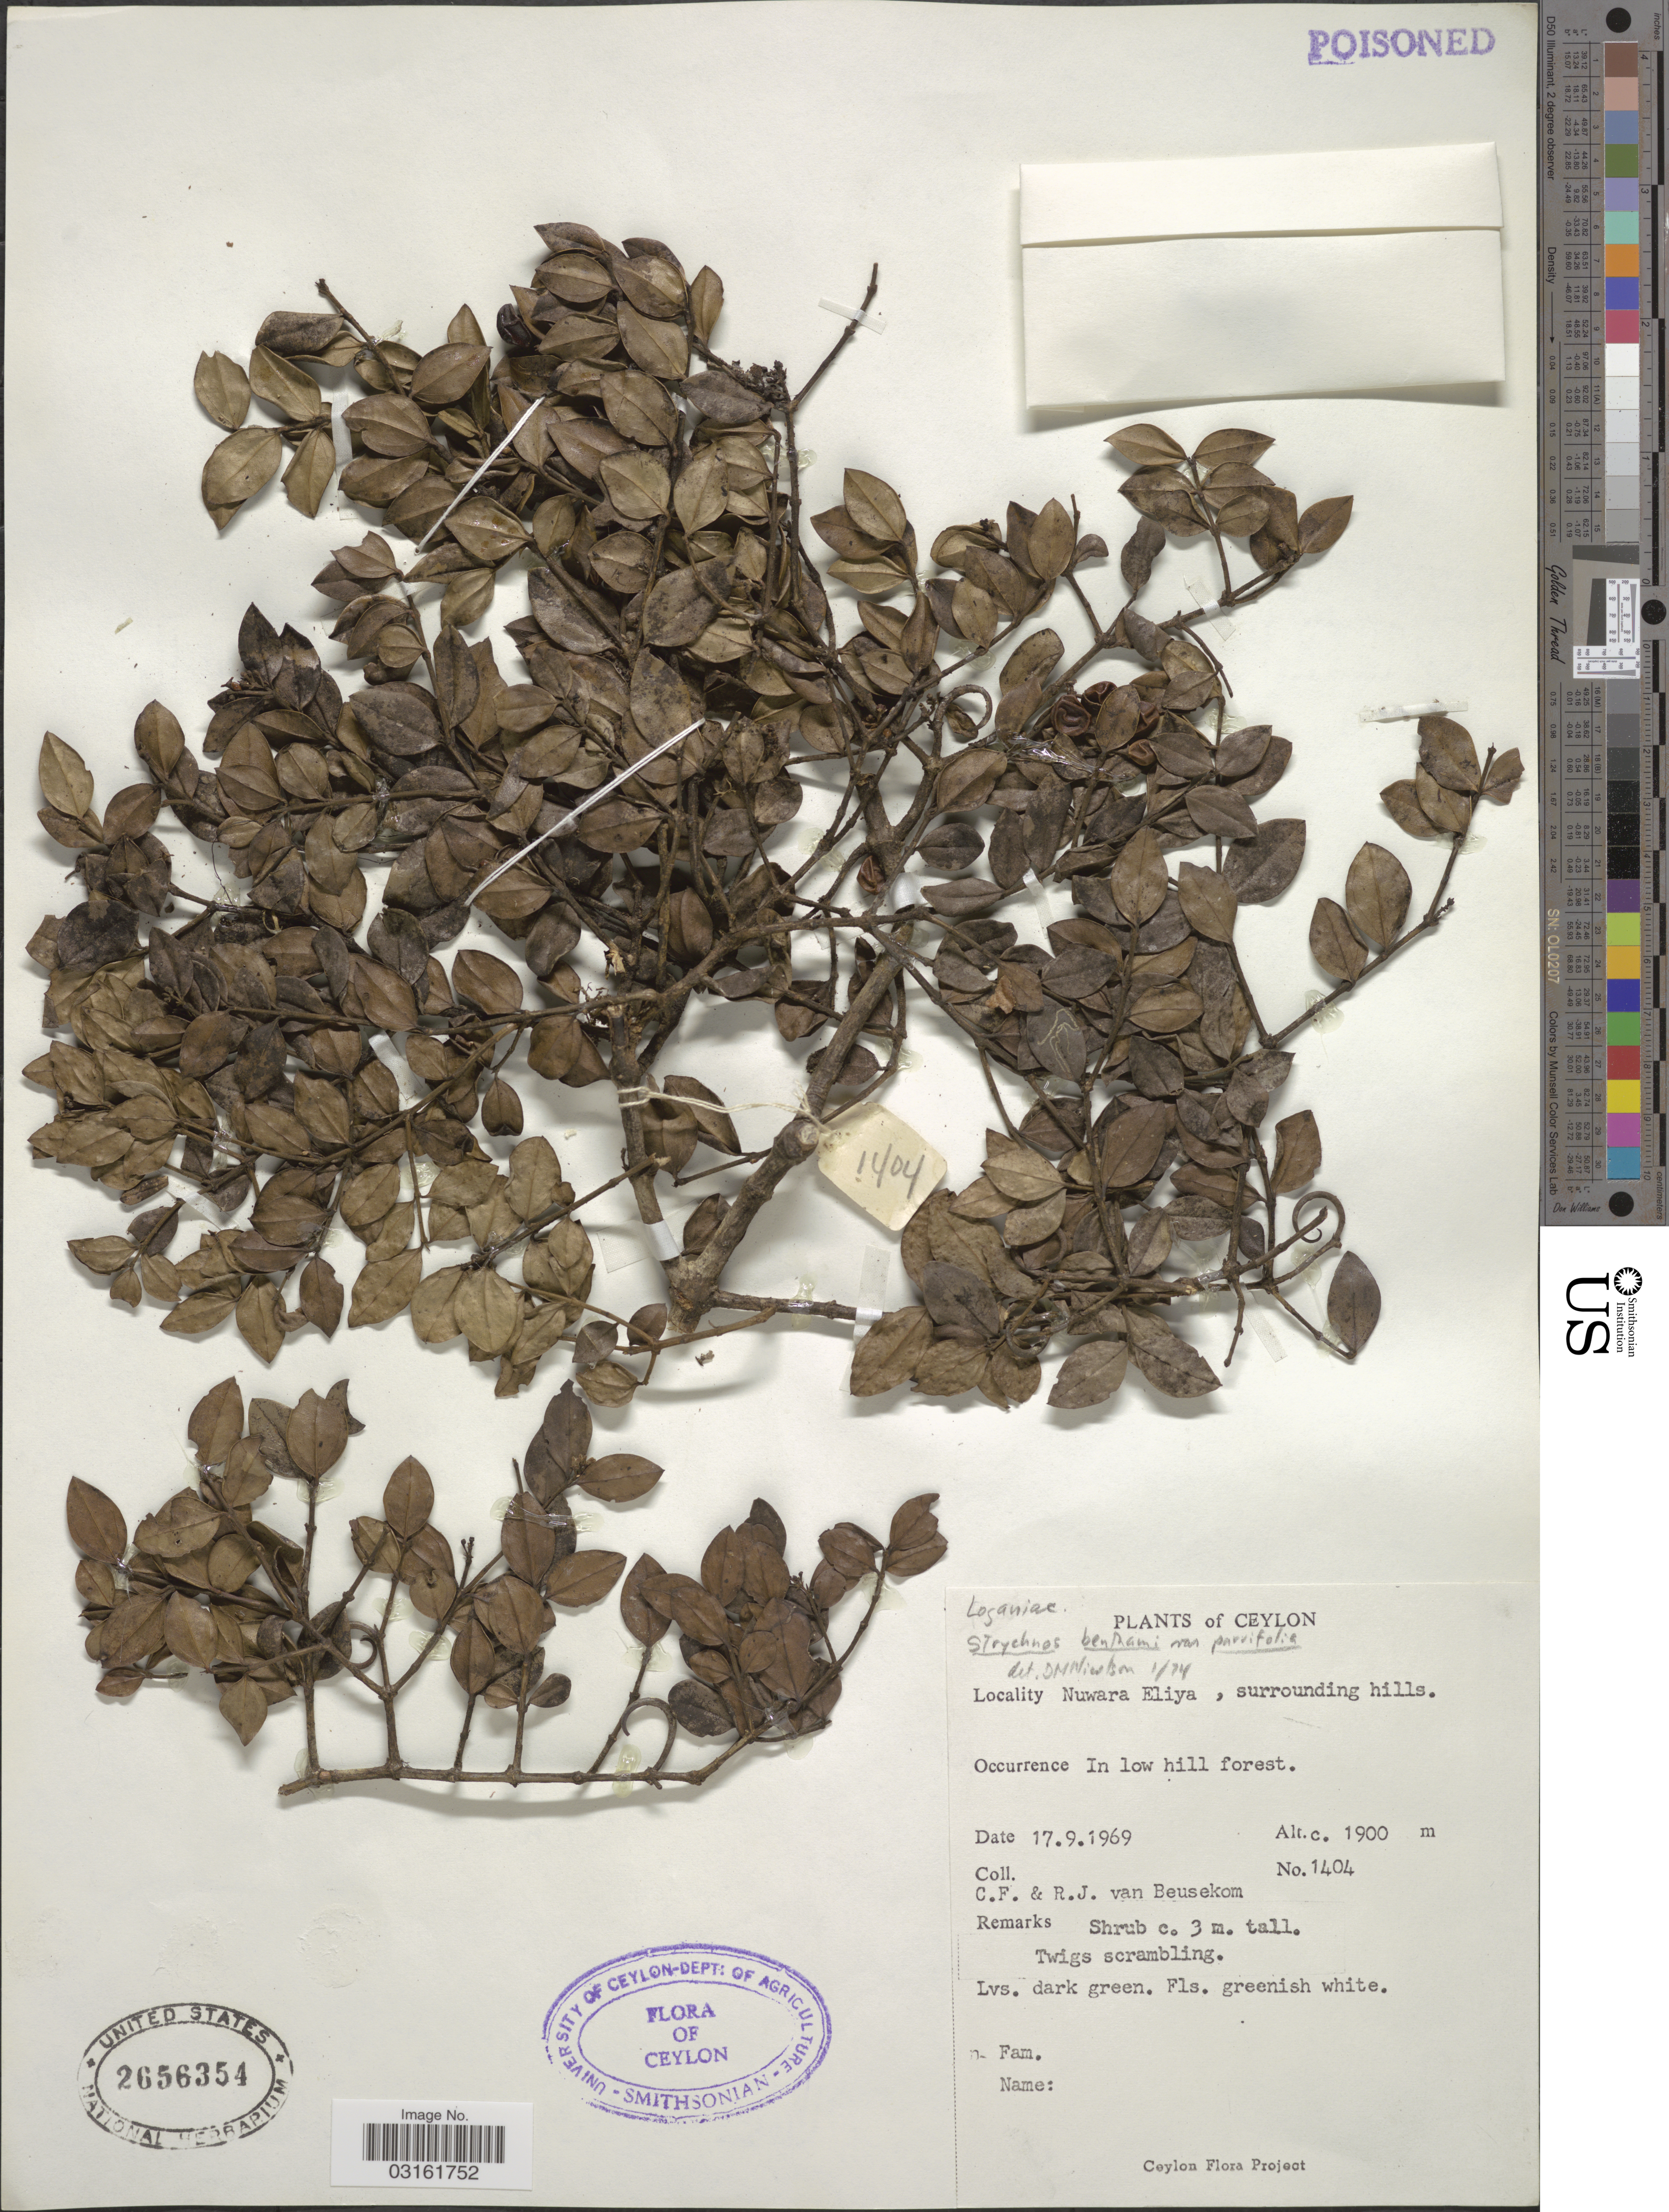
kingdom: Plantae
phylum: Tracheophyta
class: Magnoliopsida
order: Gentianales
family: Loganiaceae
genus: Strychnos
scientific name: Strychnos benthami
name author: C.B. Clarke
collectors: C. F. Beusekom & R. Beusekom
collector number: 1404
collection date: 1969-09-17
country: Sri Lanka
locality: Ceylon. Nuwara Eliya, surrounding hills.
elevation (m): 1900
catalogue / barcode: US 2656354